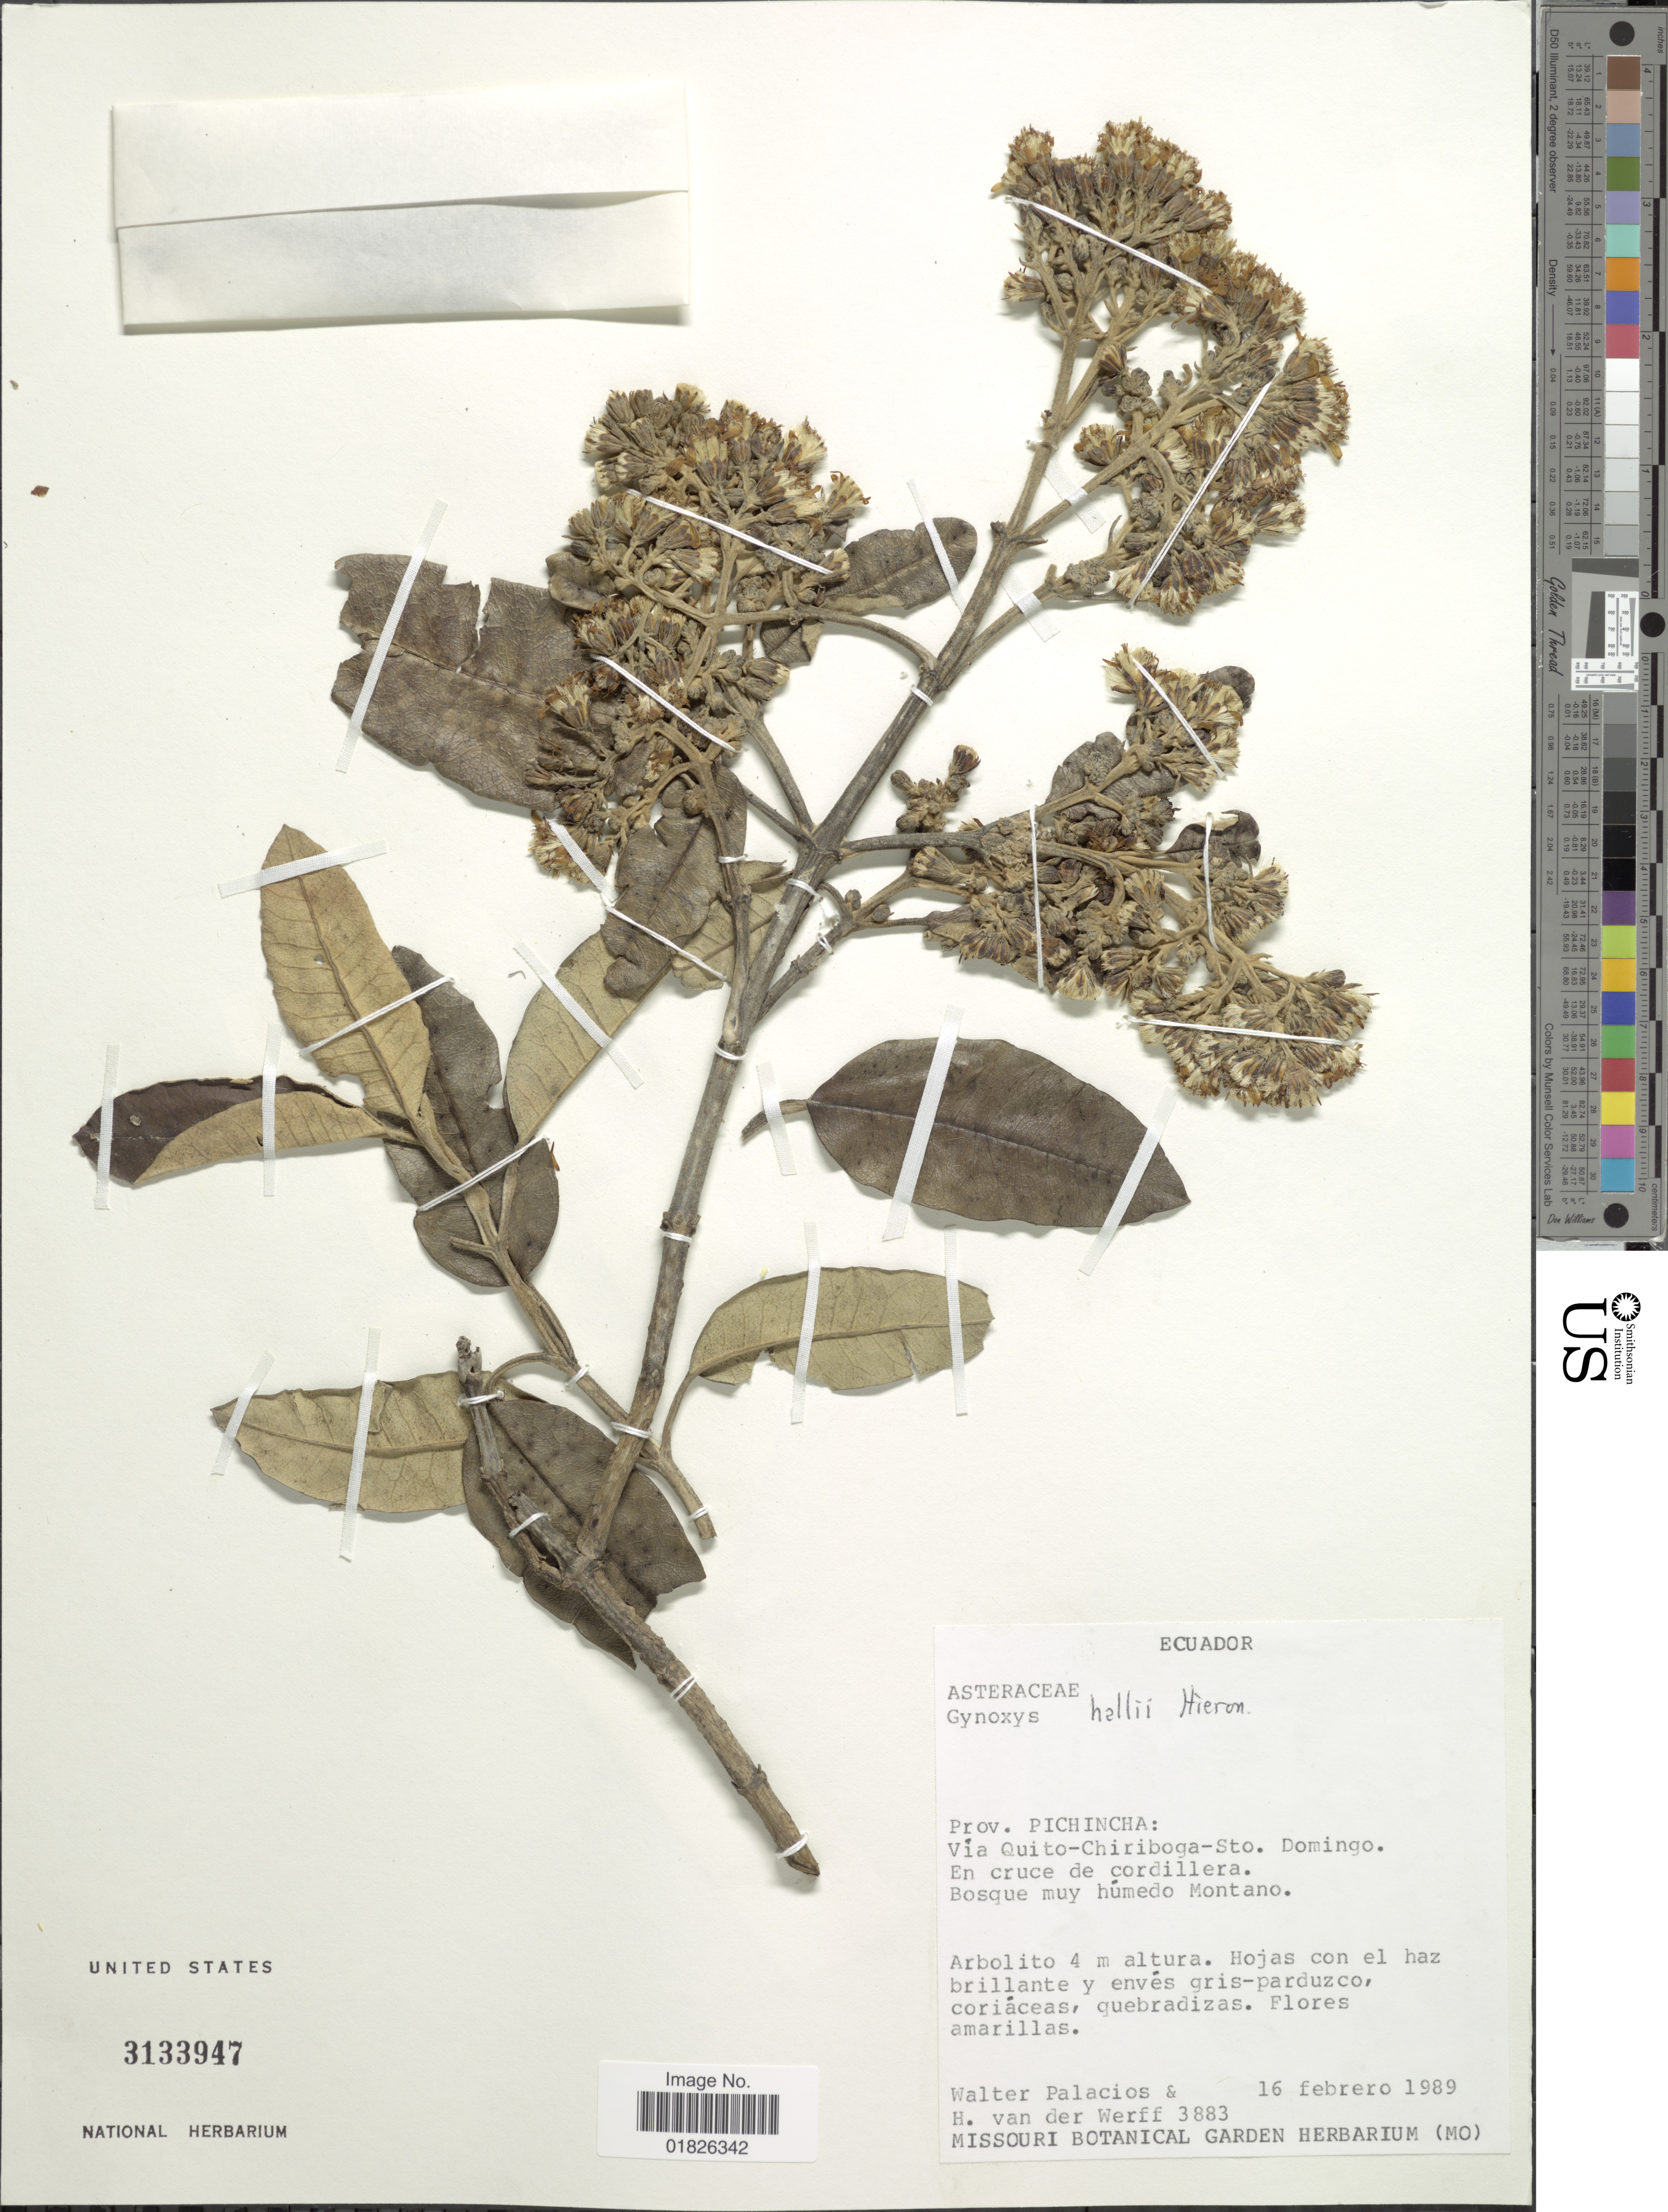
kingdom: Plantae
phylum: Tracheophyta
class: Magnoliopsida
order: Asterales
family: Asteraceae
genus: Gynoxys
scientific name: Gynoxys hallii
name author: Cass.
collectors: W. Palacios & H. van der Werff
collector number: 3883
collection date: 1989-02-16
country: Ecuador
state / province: Pichincha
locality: Via Quito-Chiriboga-Sto. Domingo, En cruce de cordillera.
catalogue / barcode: US 3133947